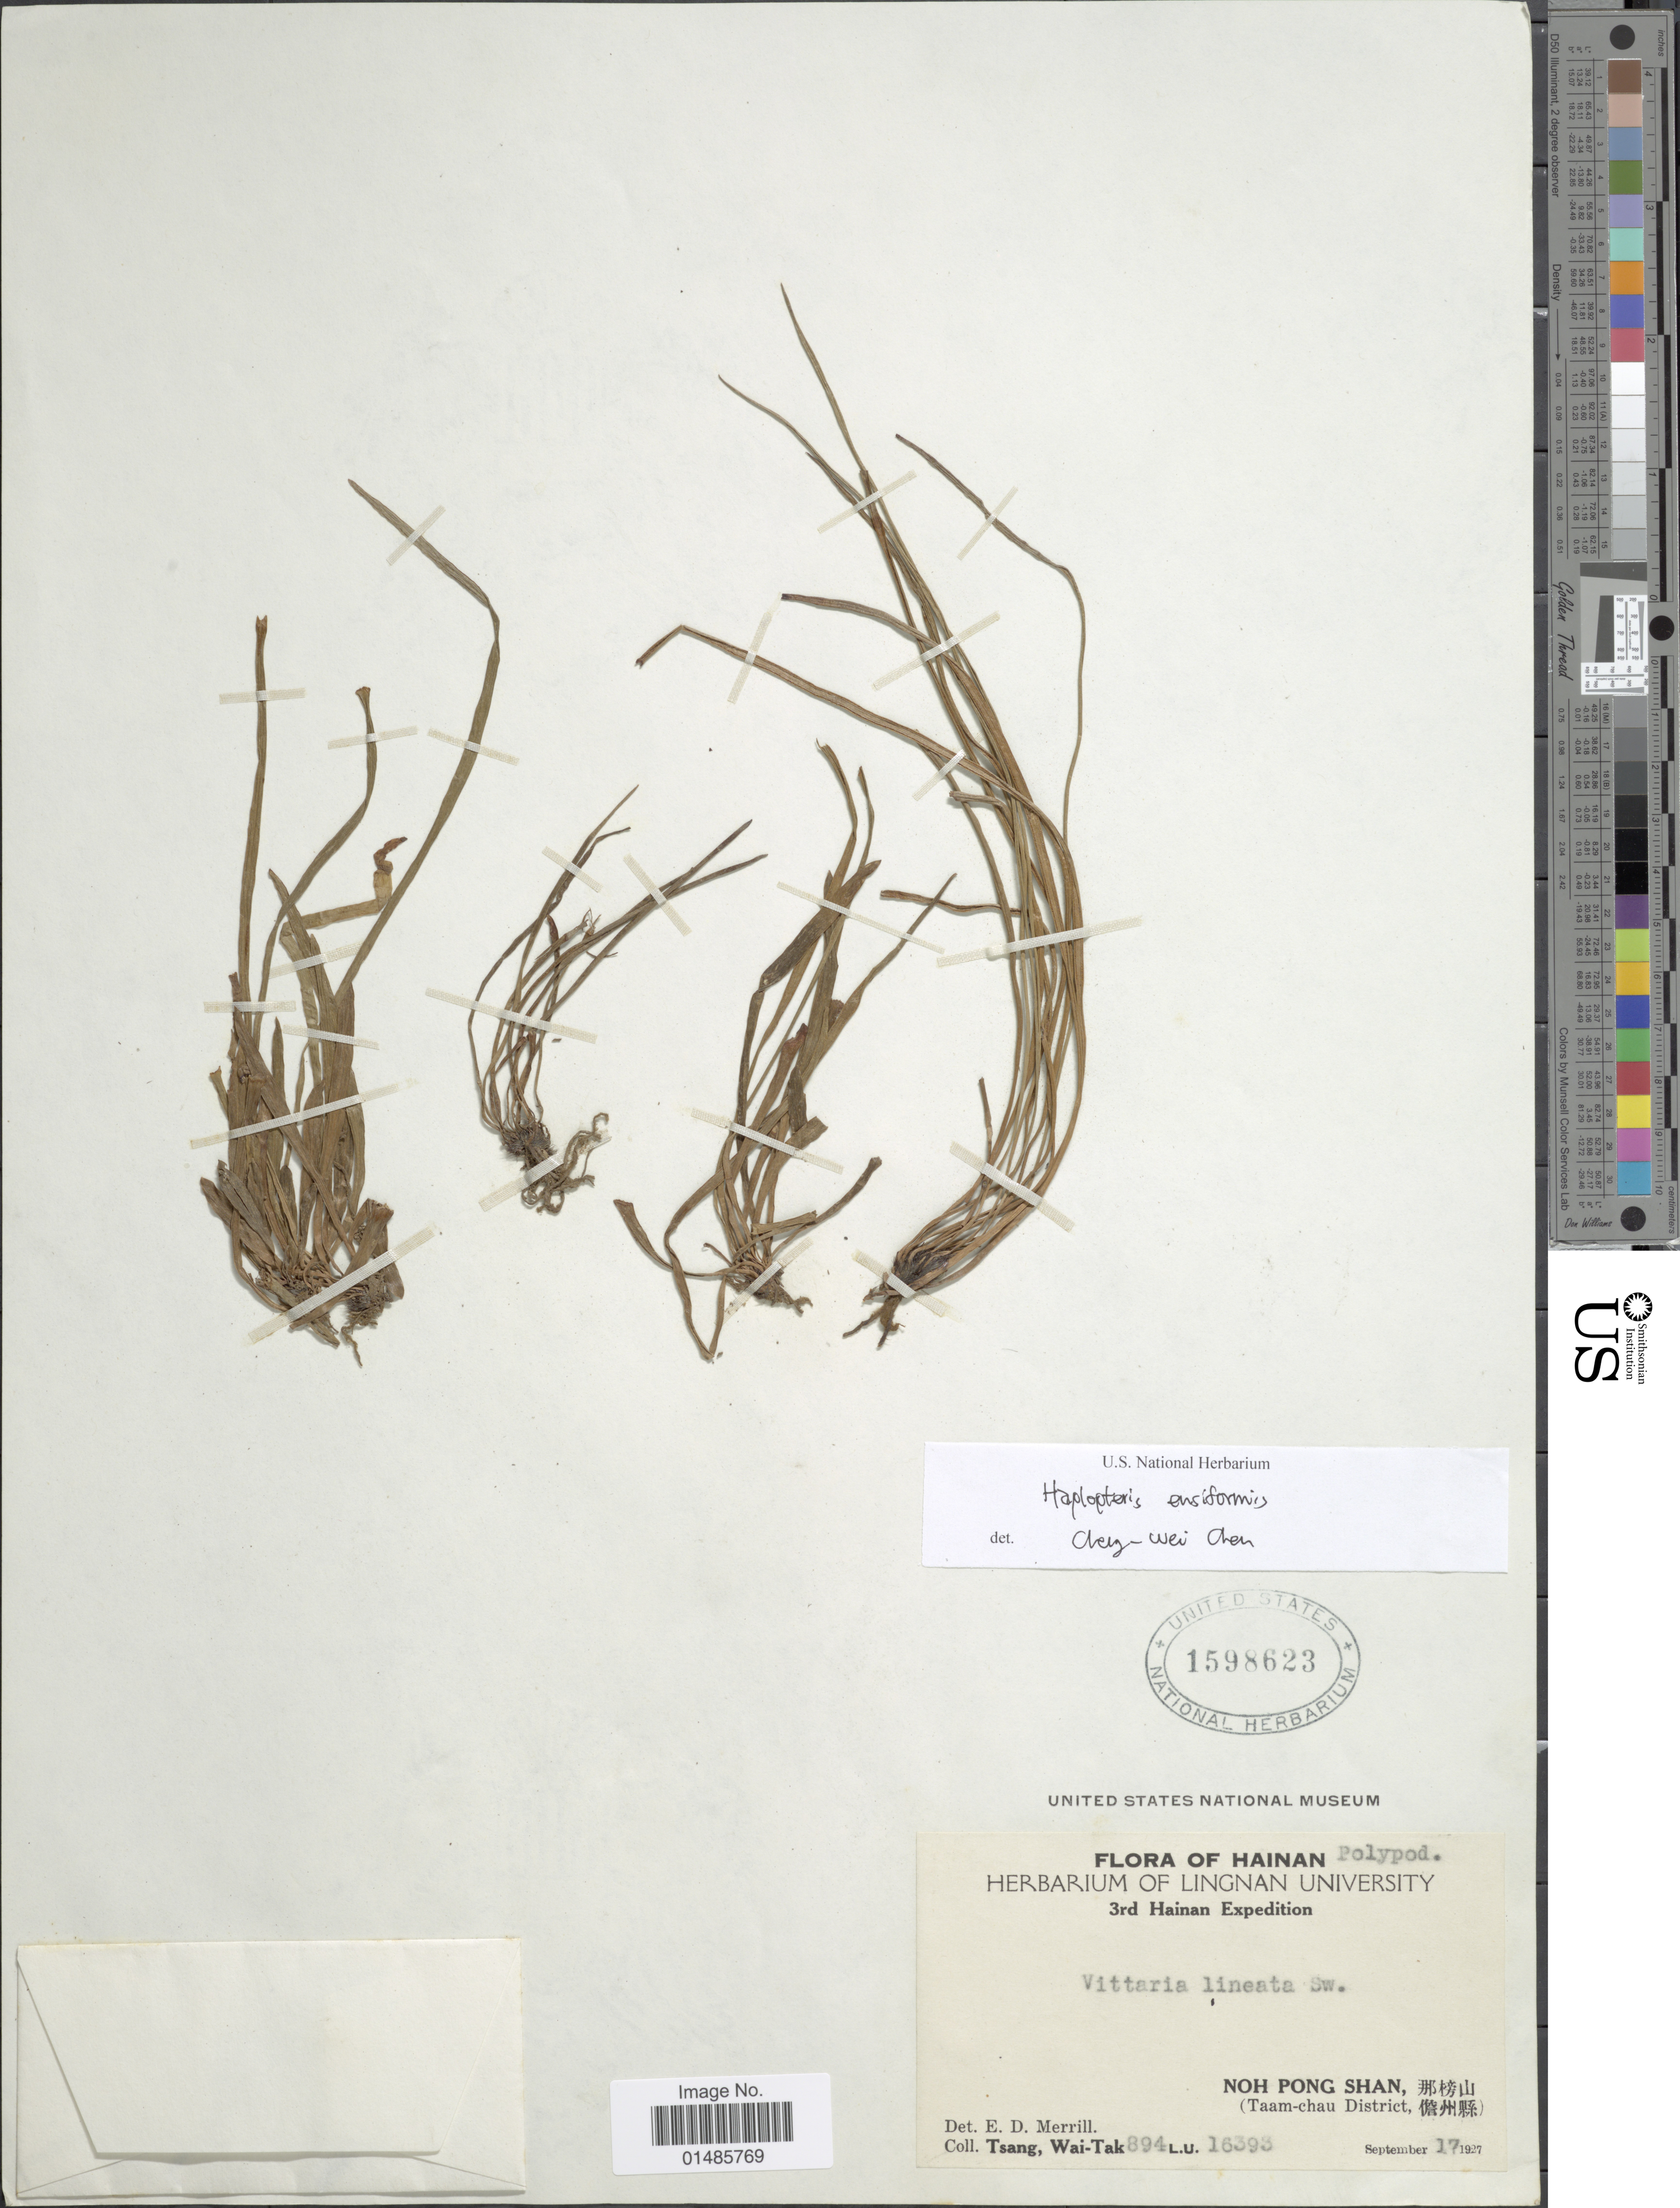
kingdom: Plantae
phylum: Tracheophyta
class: Polypodiopsida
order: Polypodiales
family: Pteridaceae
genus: Haplopteris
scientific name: Haplopteris flexuosa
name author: (Fée) E.H. Crane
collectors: W. T. Tsang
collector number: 894/16393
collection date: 1927-09-17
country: China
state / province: Hainan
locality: Noh Pong Shan, X. (Taam-chau District, X).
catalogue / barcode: US 1598623